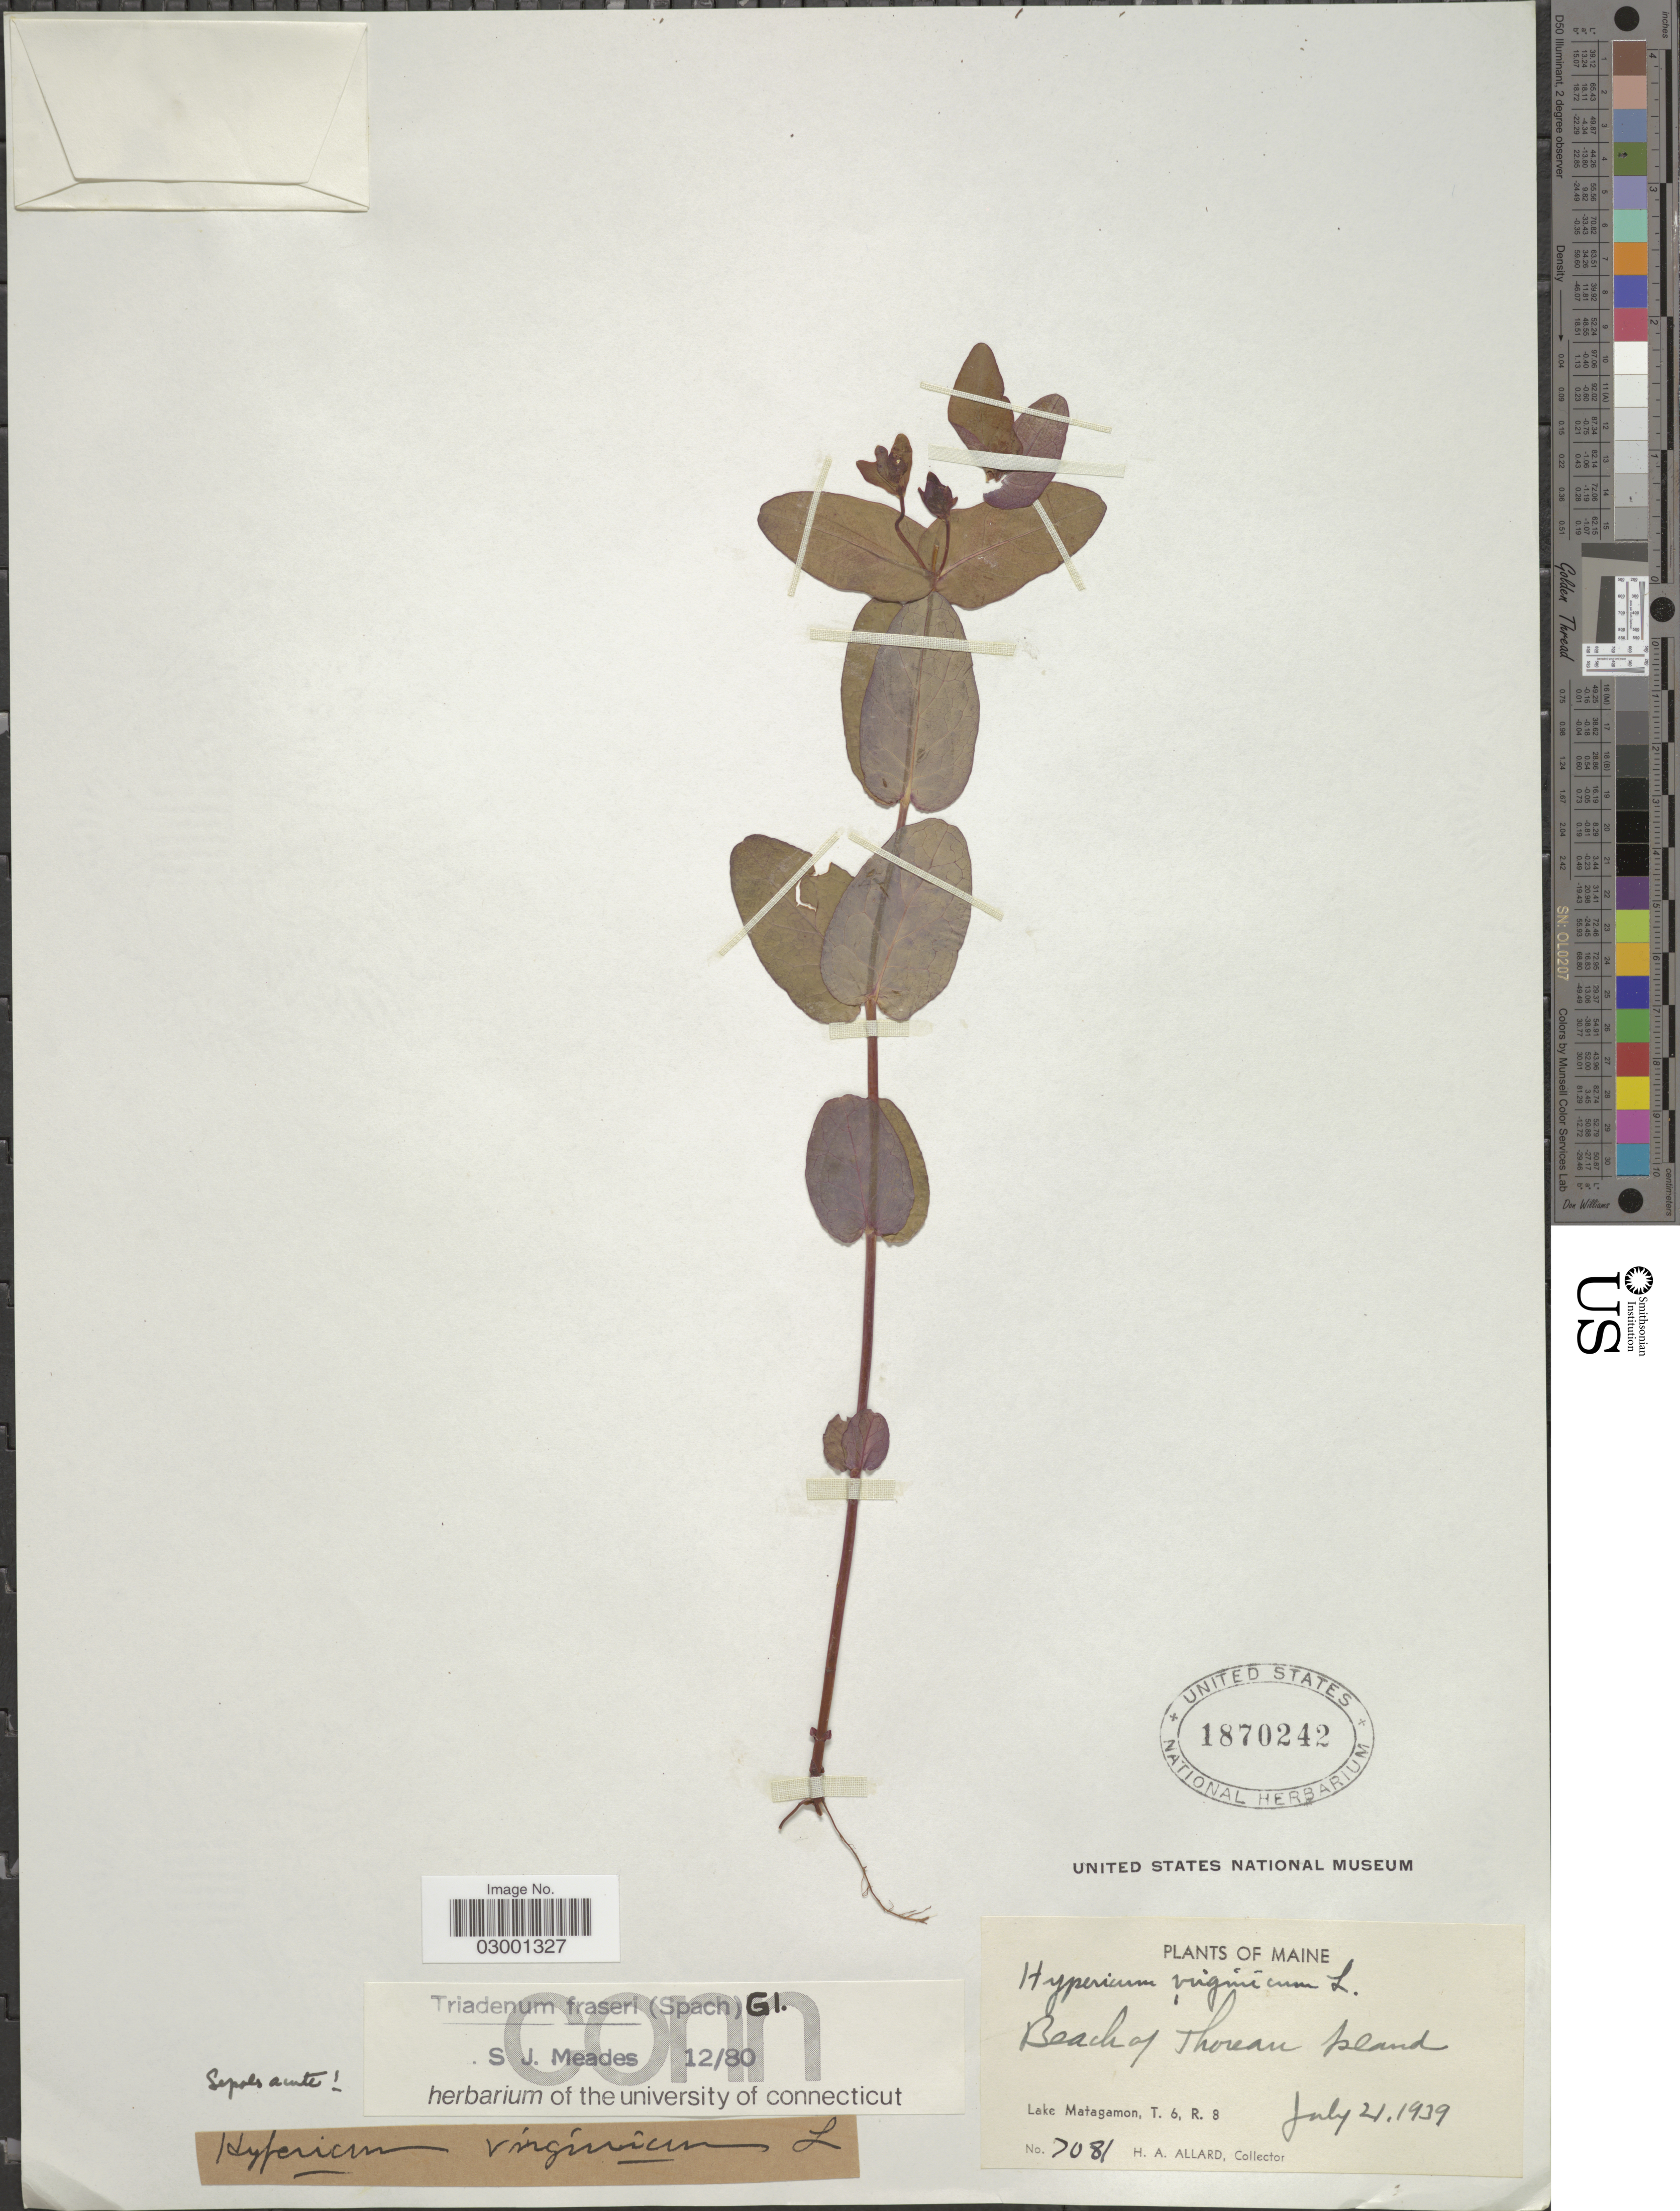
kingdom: Plantae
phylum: Tracheophyta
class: Magnoliopsida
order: Malpighiales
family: Hypericaceae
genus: Hypericum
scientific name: Hypericum fraseri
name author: Steud.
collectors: H. A. Allard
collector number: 7081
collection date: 1939-07-21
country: United States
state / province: Maine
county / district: Piscataquis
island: Thoreau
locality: Beach of Thoreau Island.Lake Matagamon, T. 6, R. 8.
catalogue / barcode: US 1870242